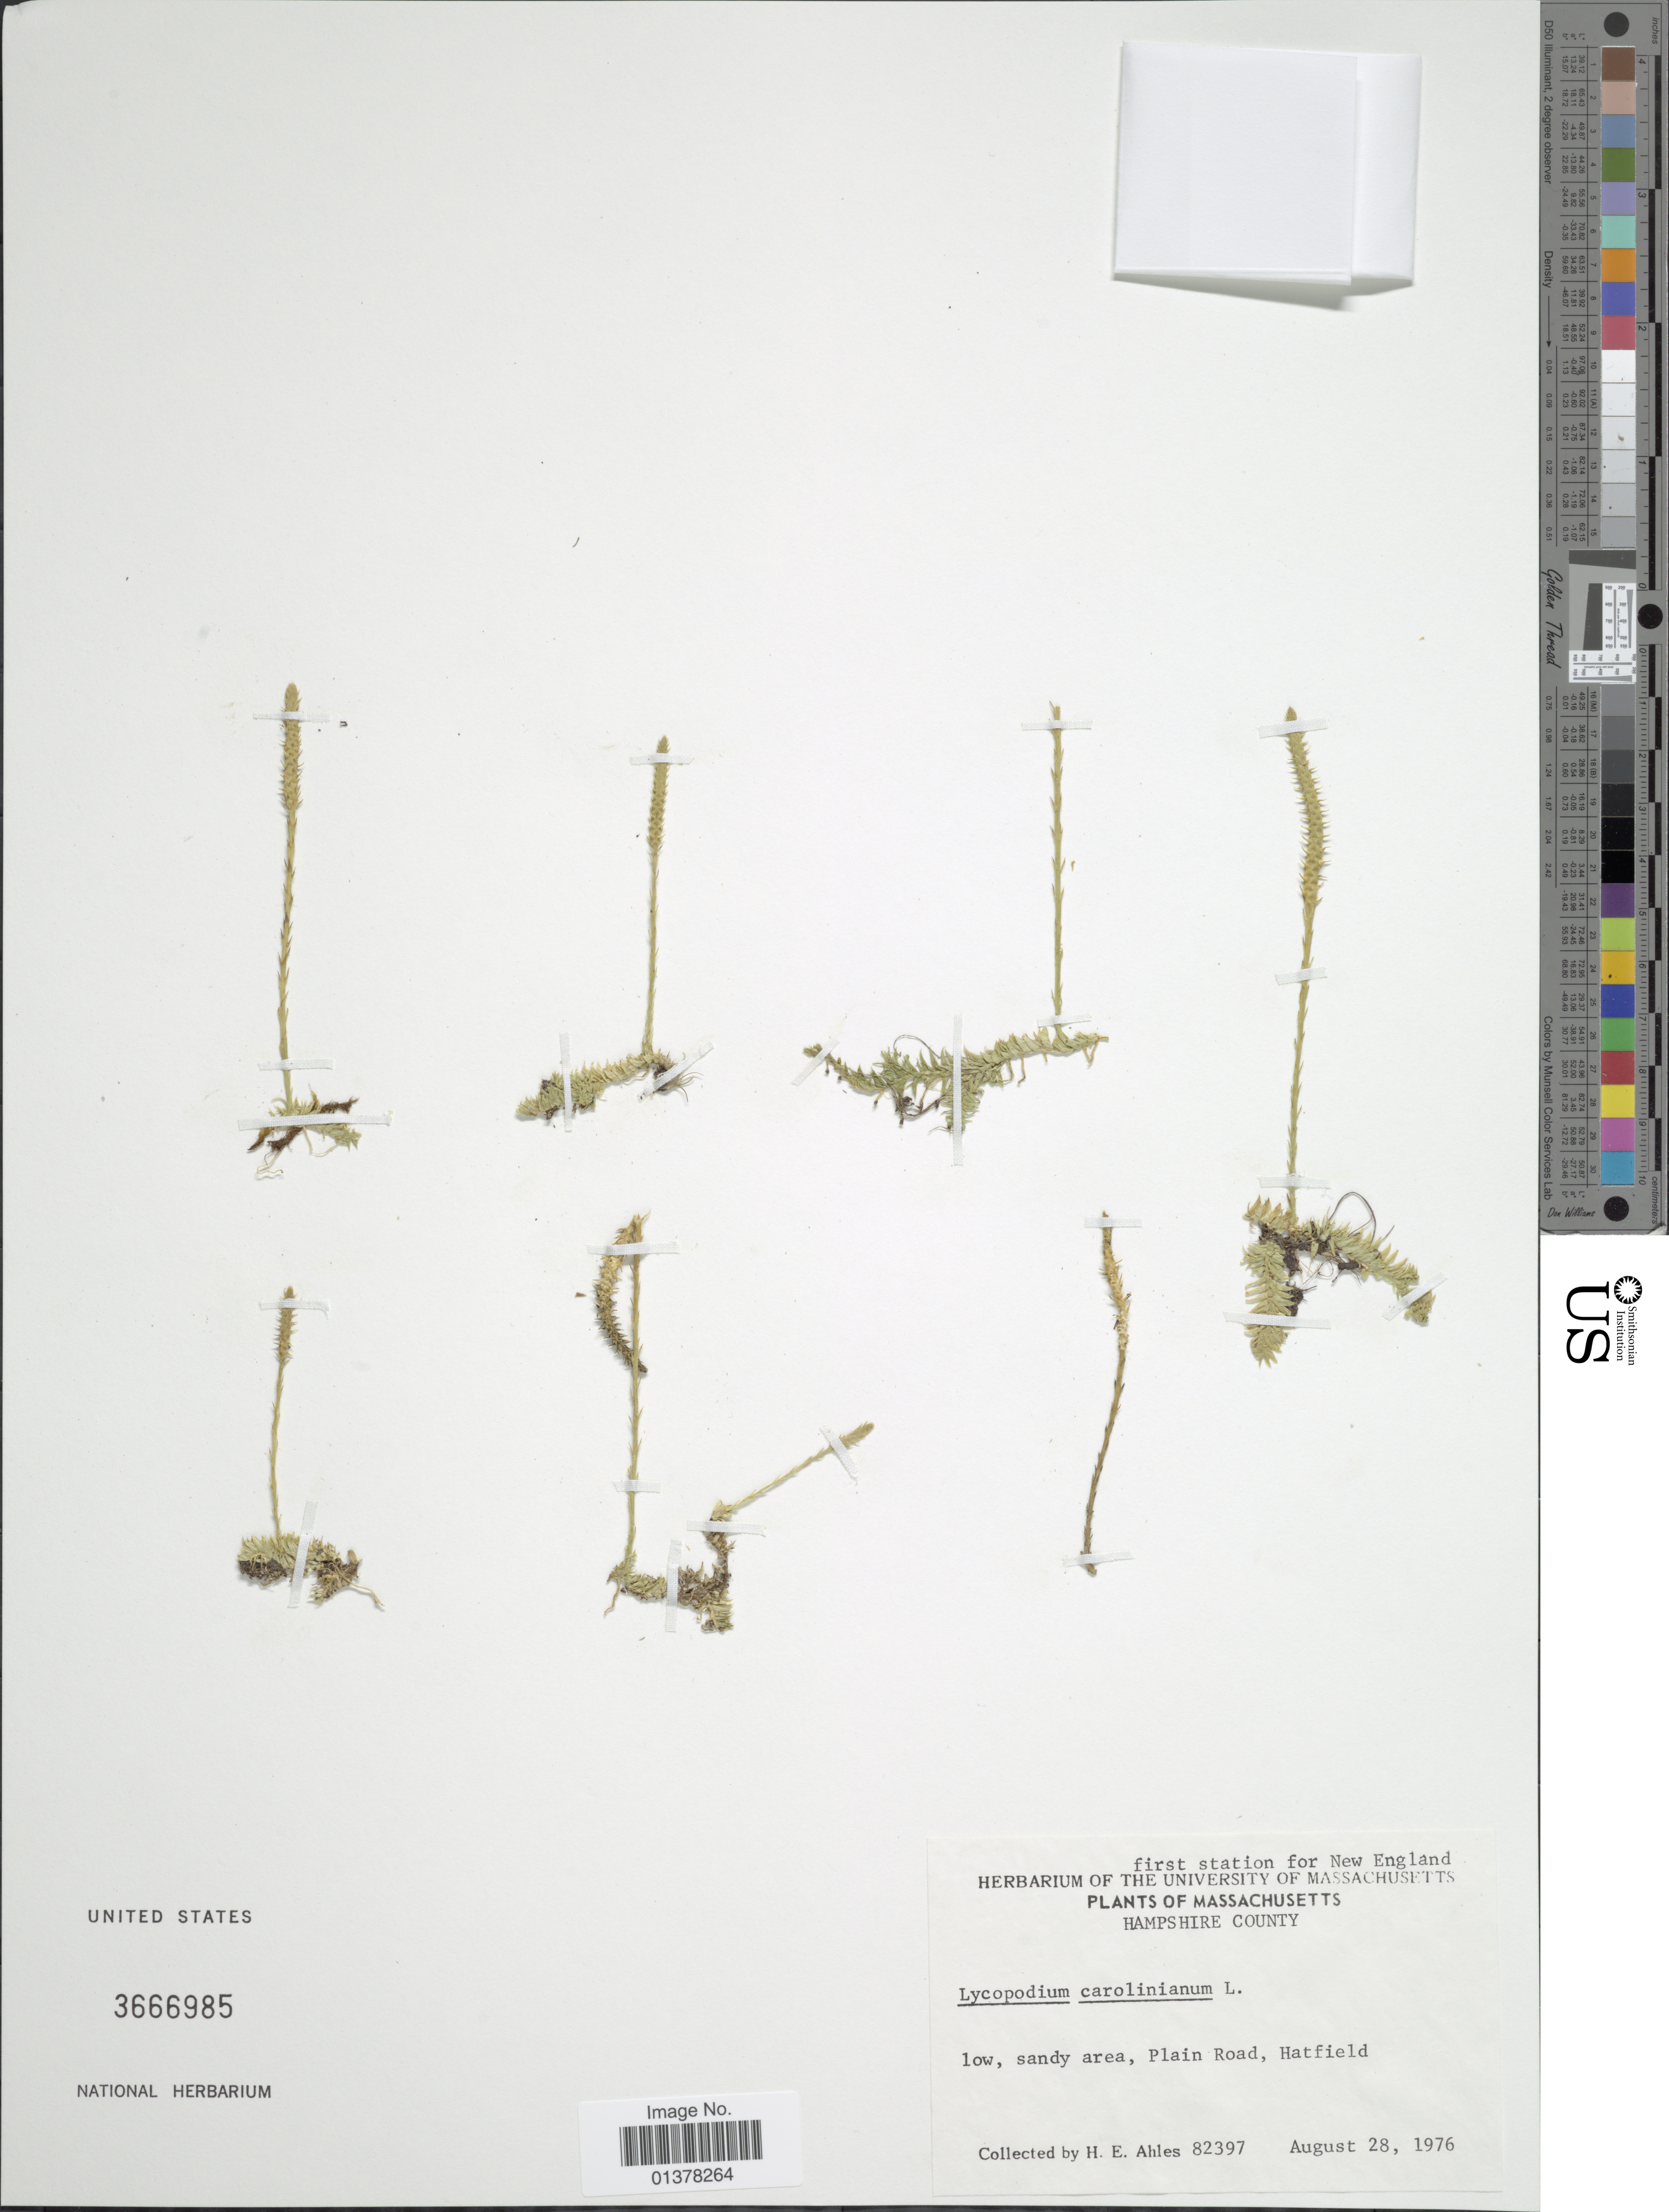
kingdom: Plantae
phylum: Tracheophyta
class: Lycopodiopsida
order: Lycopodiales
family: Lycopodiaceae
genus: Pseudolycopodiella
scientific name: Pseudolycopodiella caroliniana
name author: (L.) Holub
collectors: H. E. Ahles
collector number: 82397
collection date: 1976-08-28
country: United States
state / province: Massachusetts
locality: Low, sandy area, Plain Road, Hatfield, Hampshire County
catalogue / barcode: US 3666985